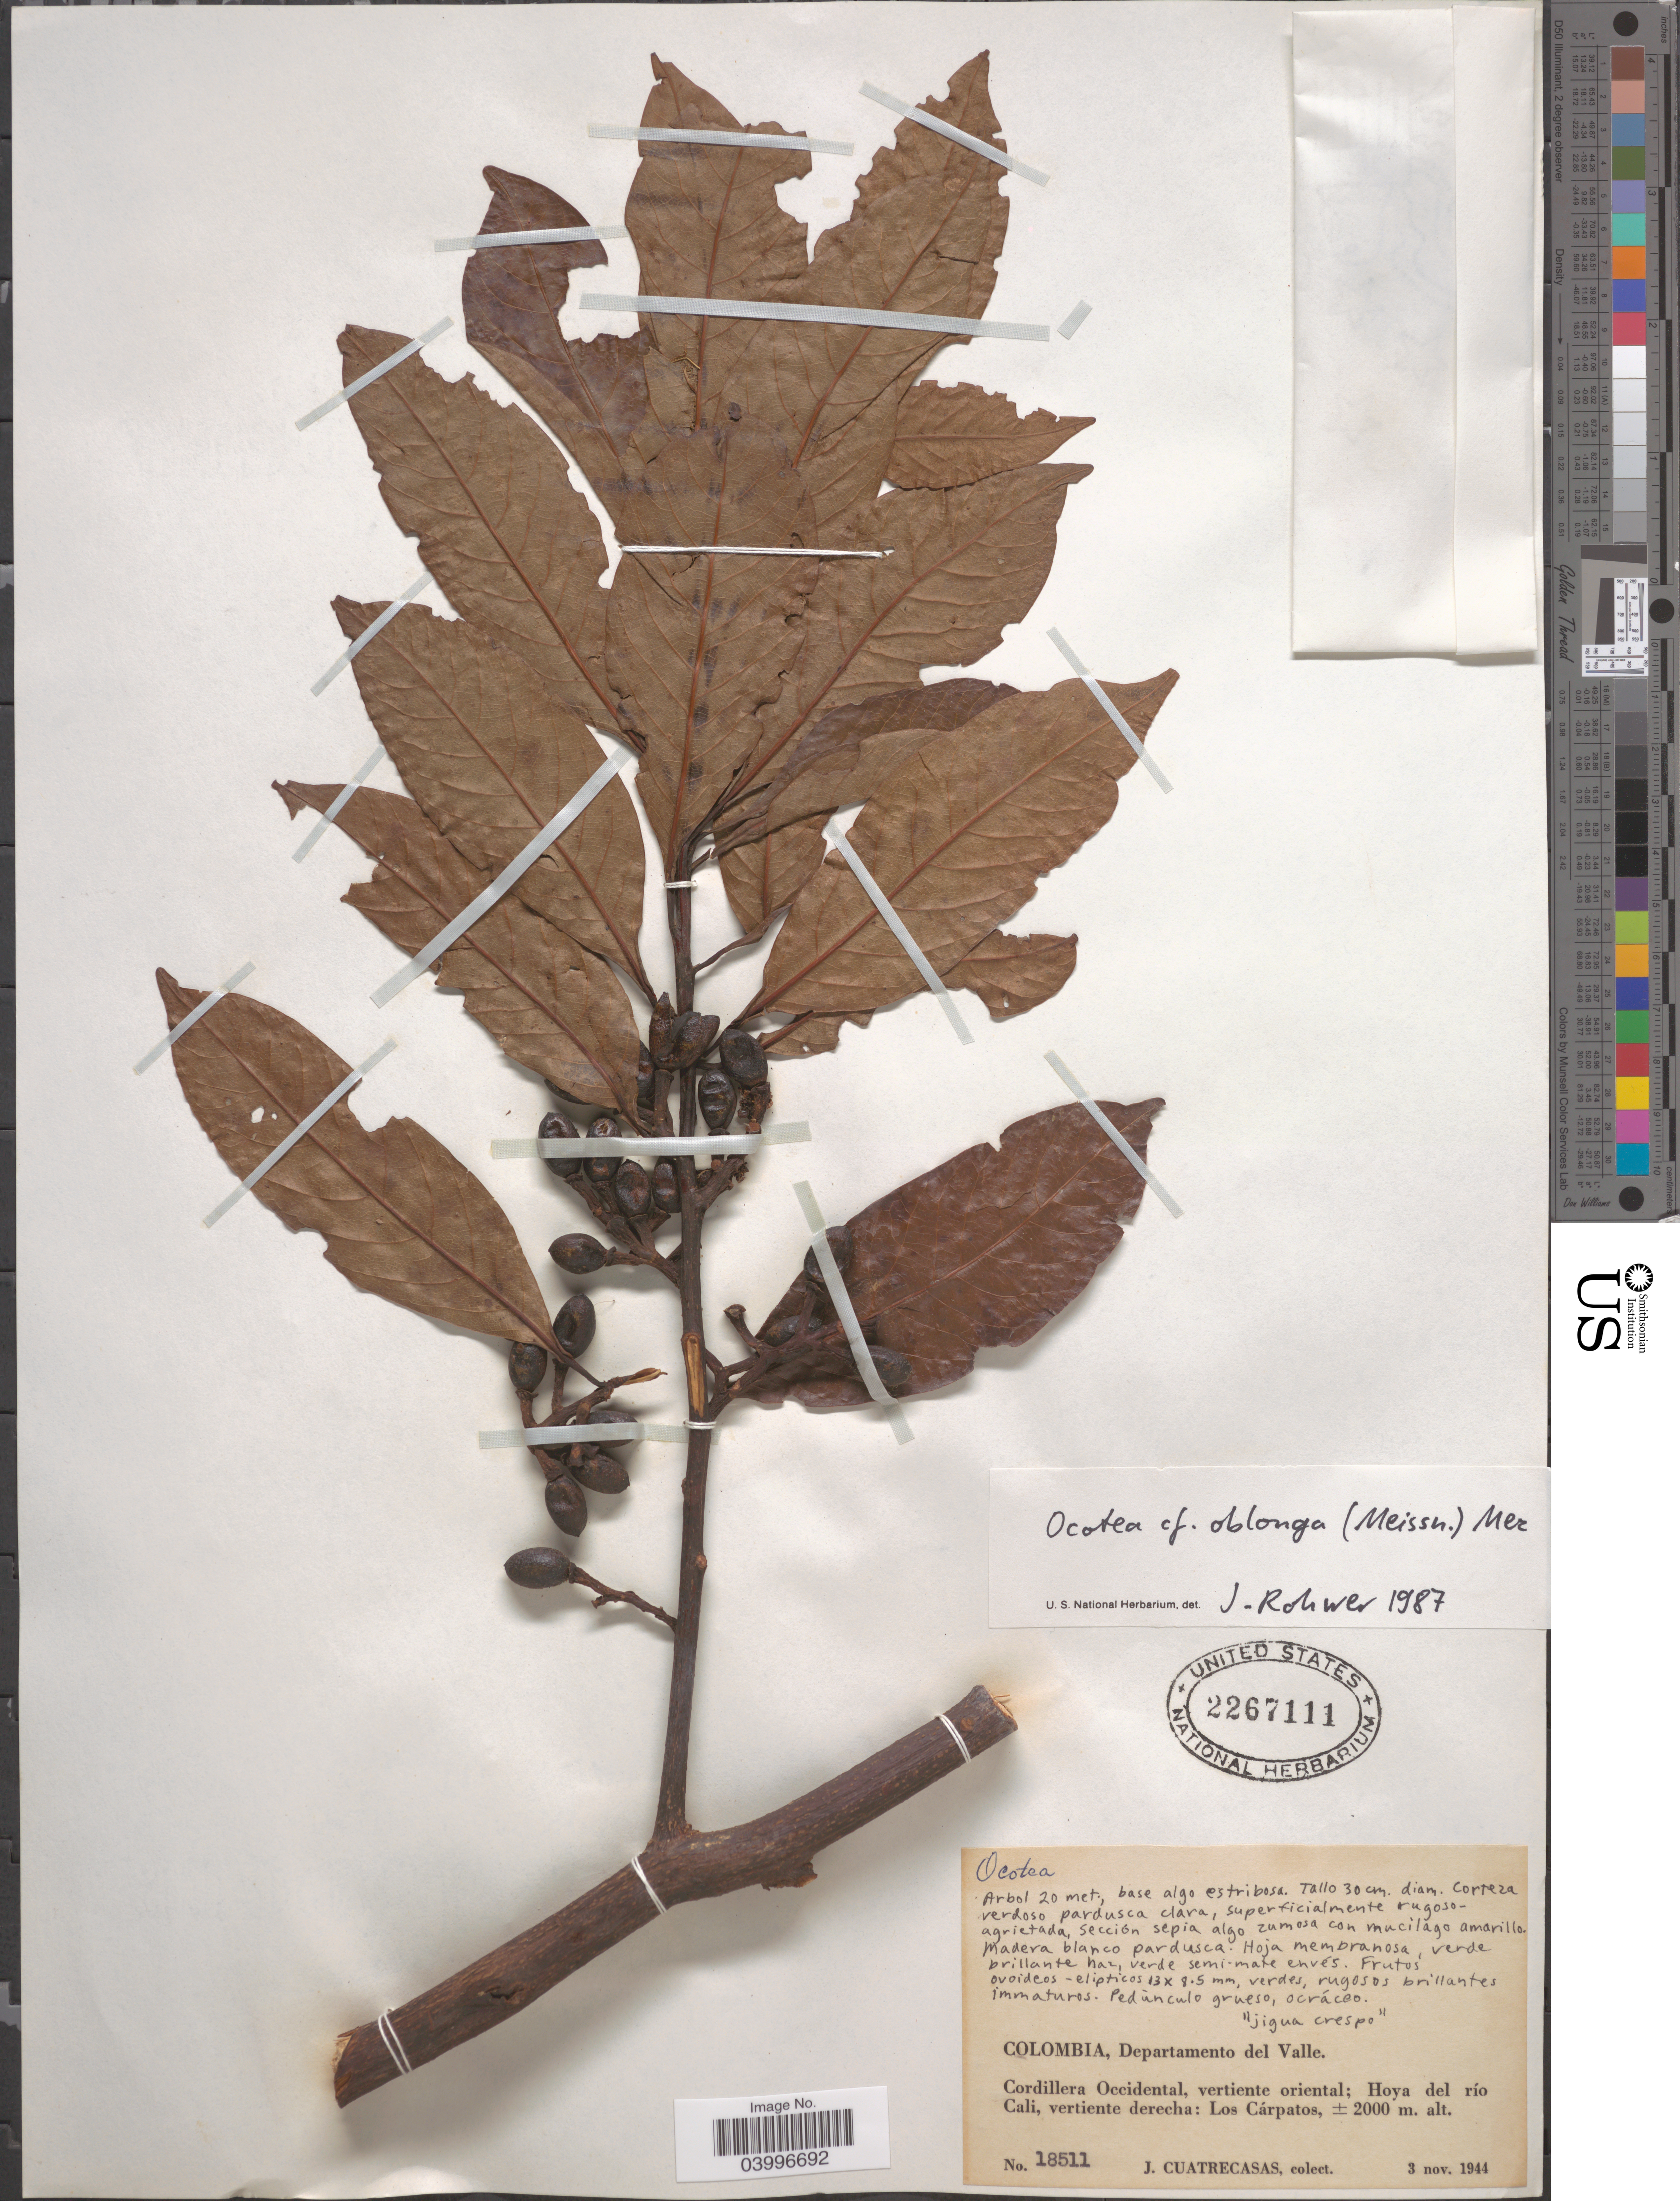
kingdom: Plantae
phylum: Tracheophyta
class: Magnoliopsida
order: Laurales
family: Lauraceae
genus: Ocotea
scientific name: Ocotea oblonga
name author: (Meisn.) Mez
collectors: J. Cuatrecasas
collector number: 18511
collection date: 1944-11-03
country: Colombia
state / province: Valle del Cauca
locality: Departamento del Valle. Cordillera Occidental, vertiente oriental; Hoya del río Cali, vertiente derecha: Los Cárpatos.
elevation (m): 2000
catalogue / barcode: US 2267111